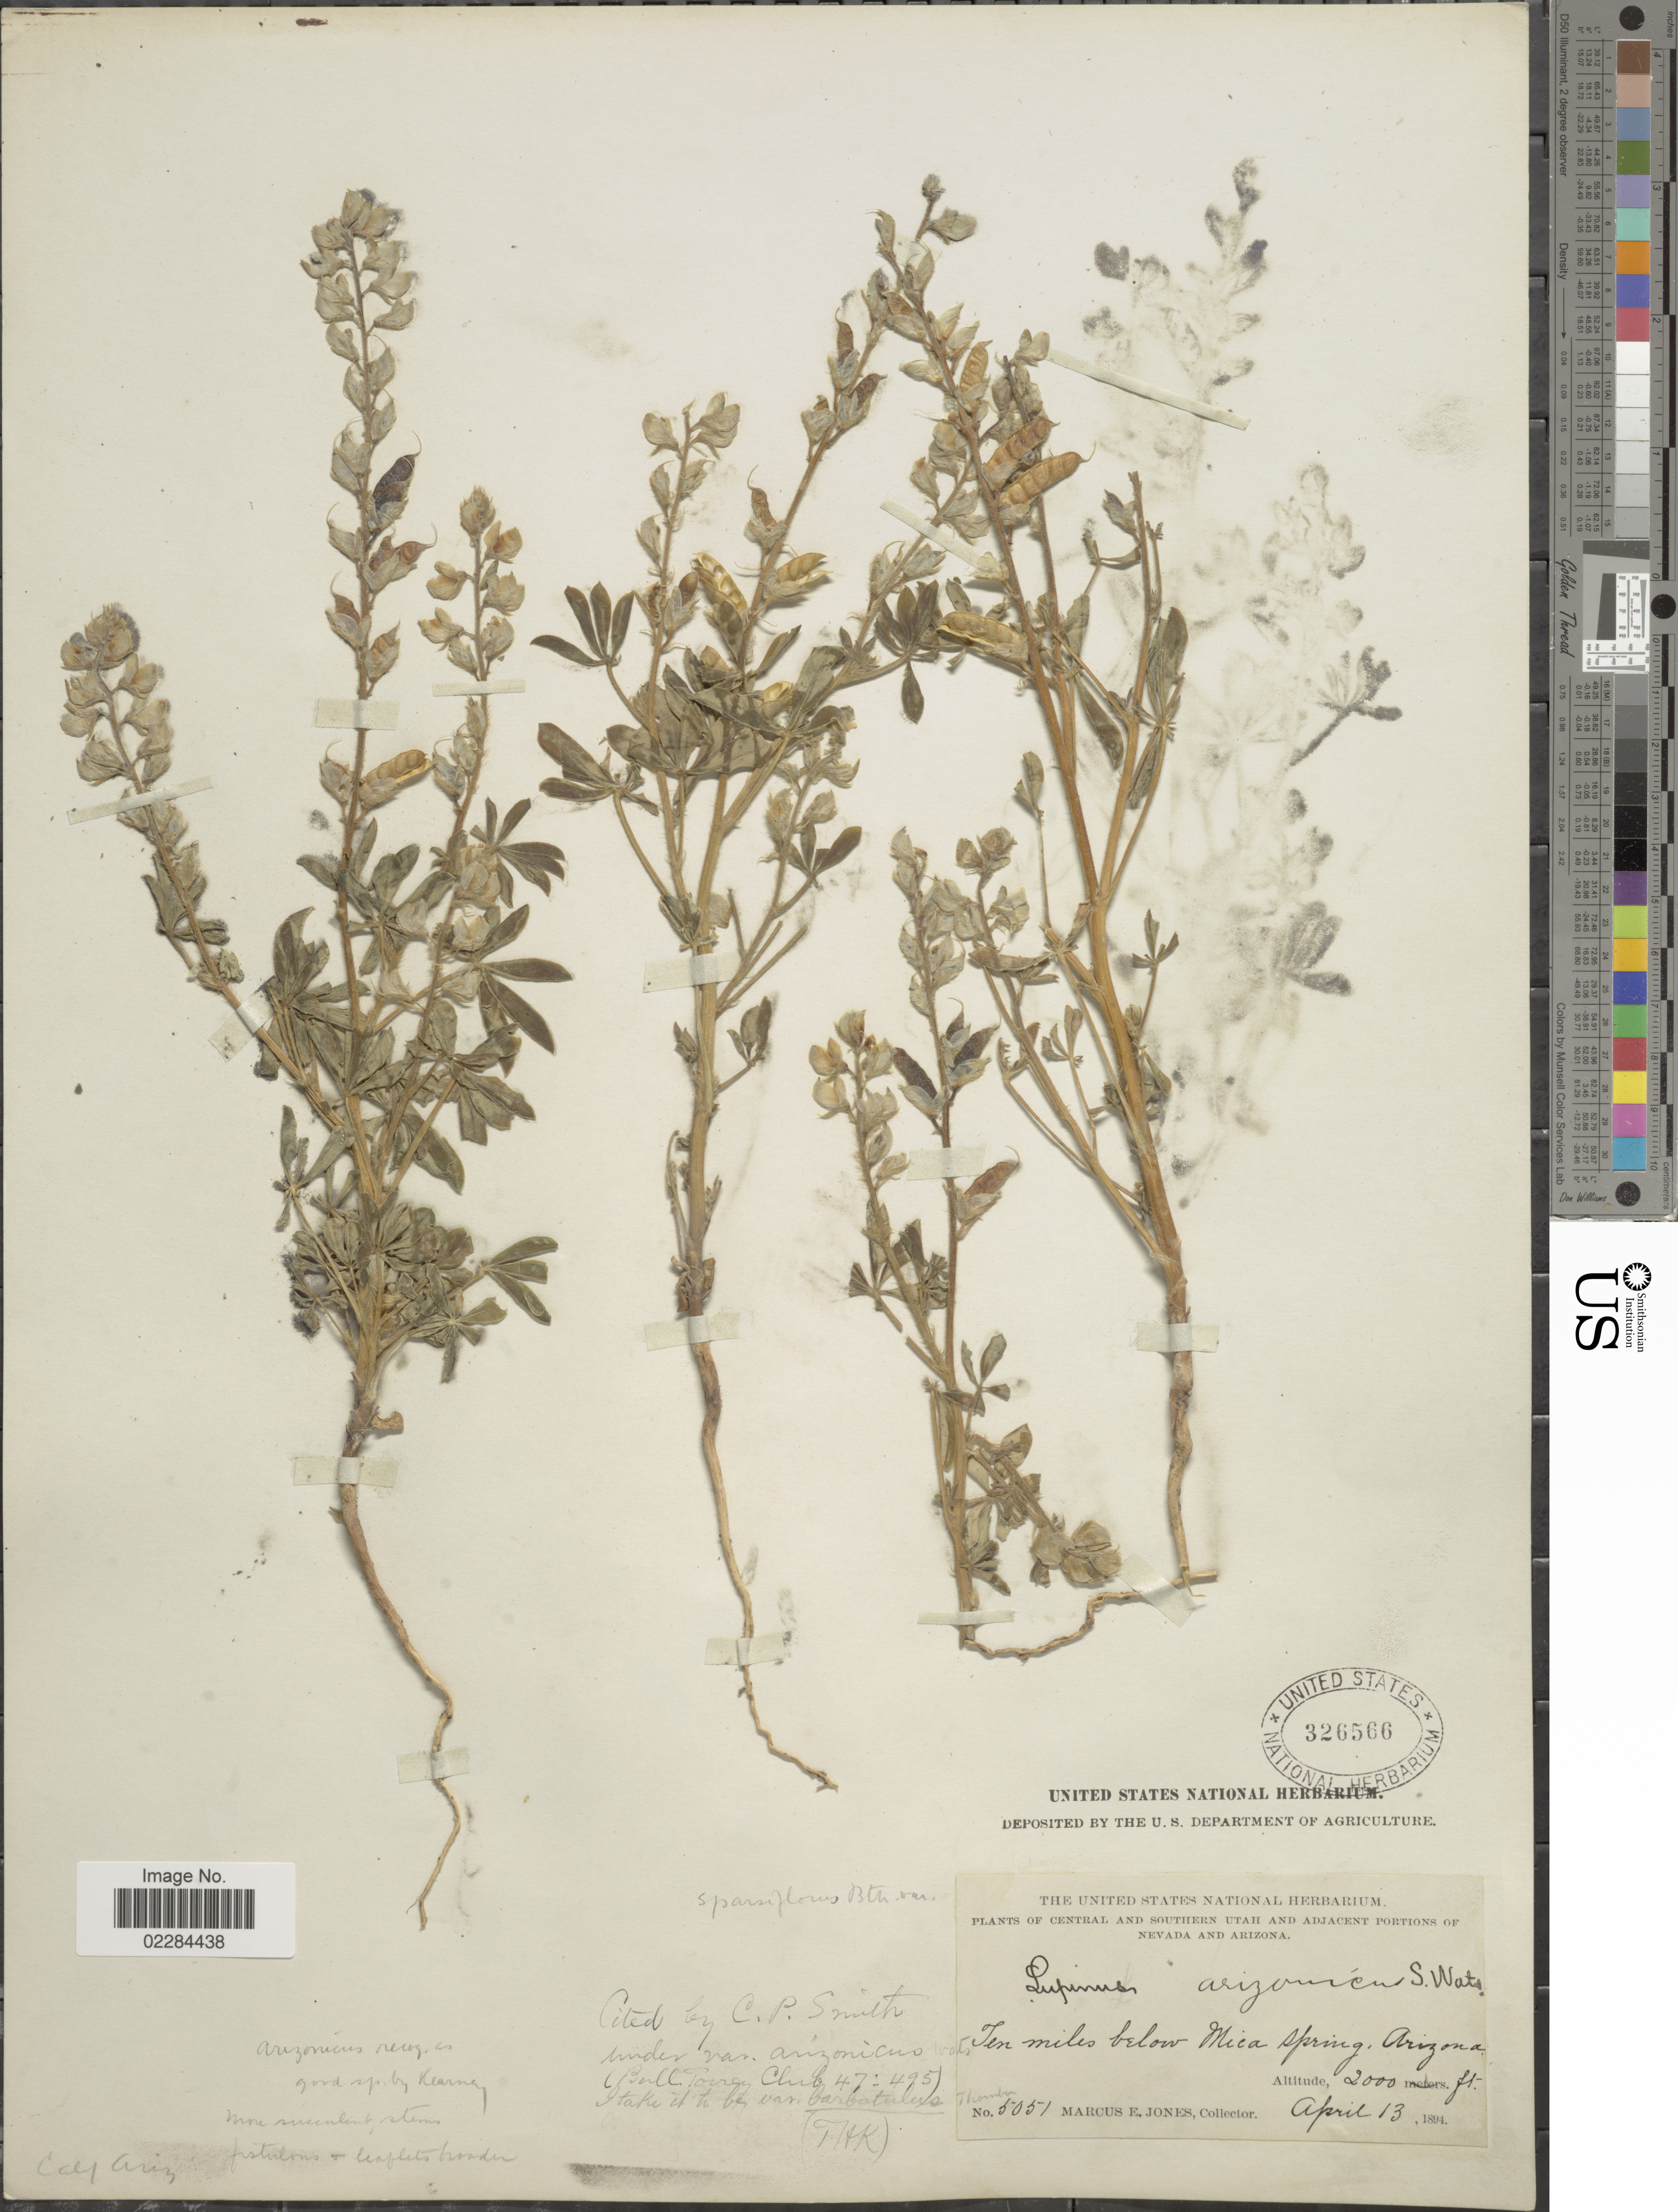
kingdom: Plantae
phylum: Tracheophyta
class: Magnoliopsida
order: Fabales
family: Fabaceae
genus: Lupinus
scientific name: Lupinus arizonicus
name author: (S. Watson) S. Watson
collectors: M. E. Jones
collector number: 5051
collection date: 1894-04-23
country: United States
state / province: Arizona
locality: Ten miles below Miea Spring.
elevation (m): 610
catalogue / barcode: US 326566